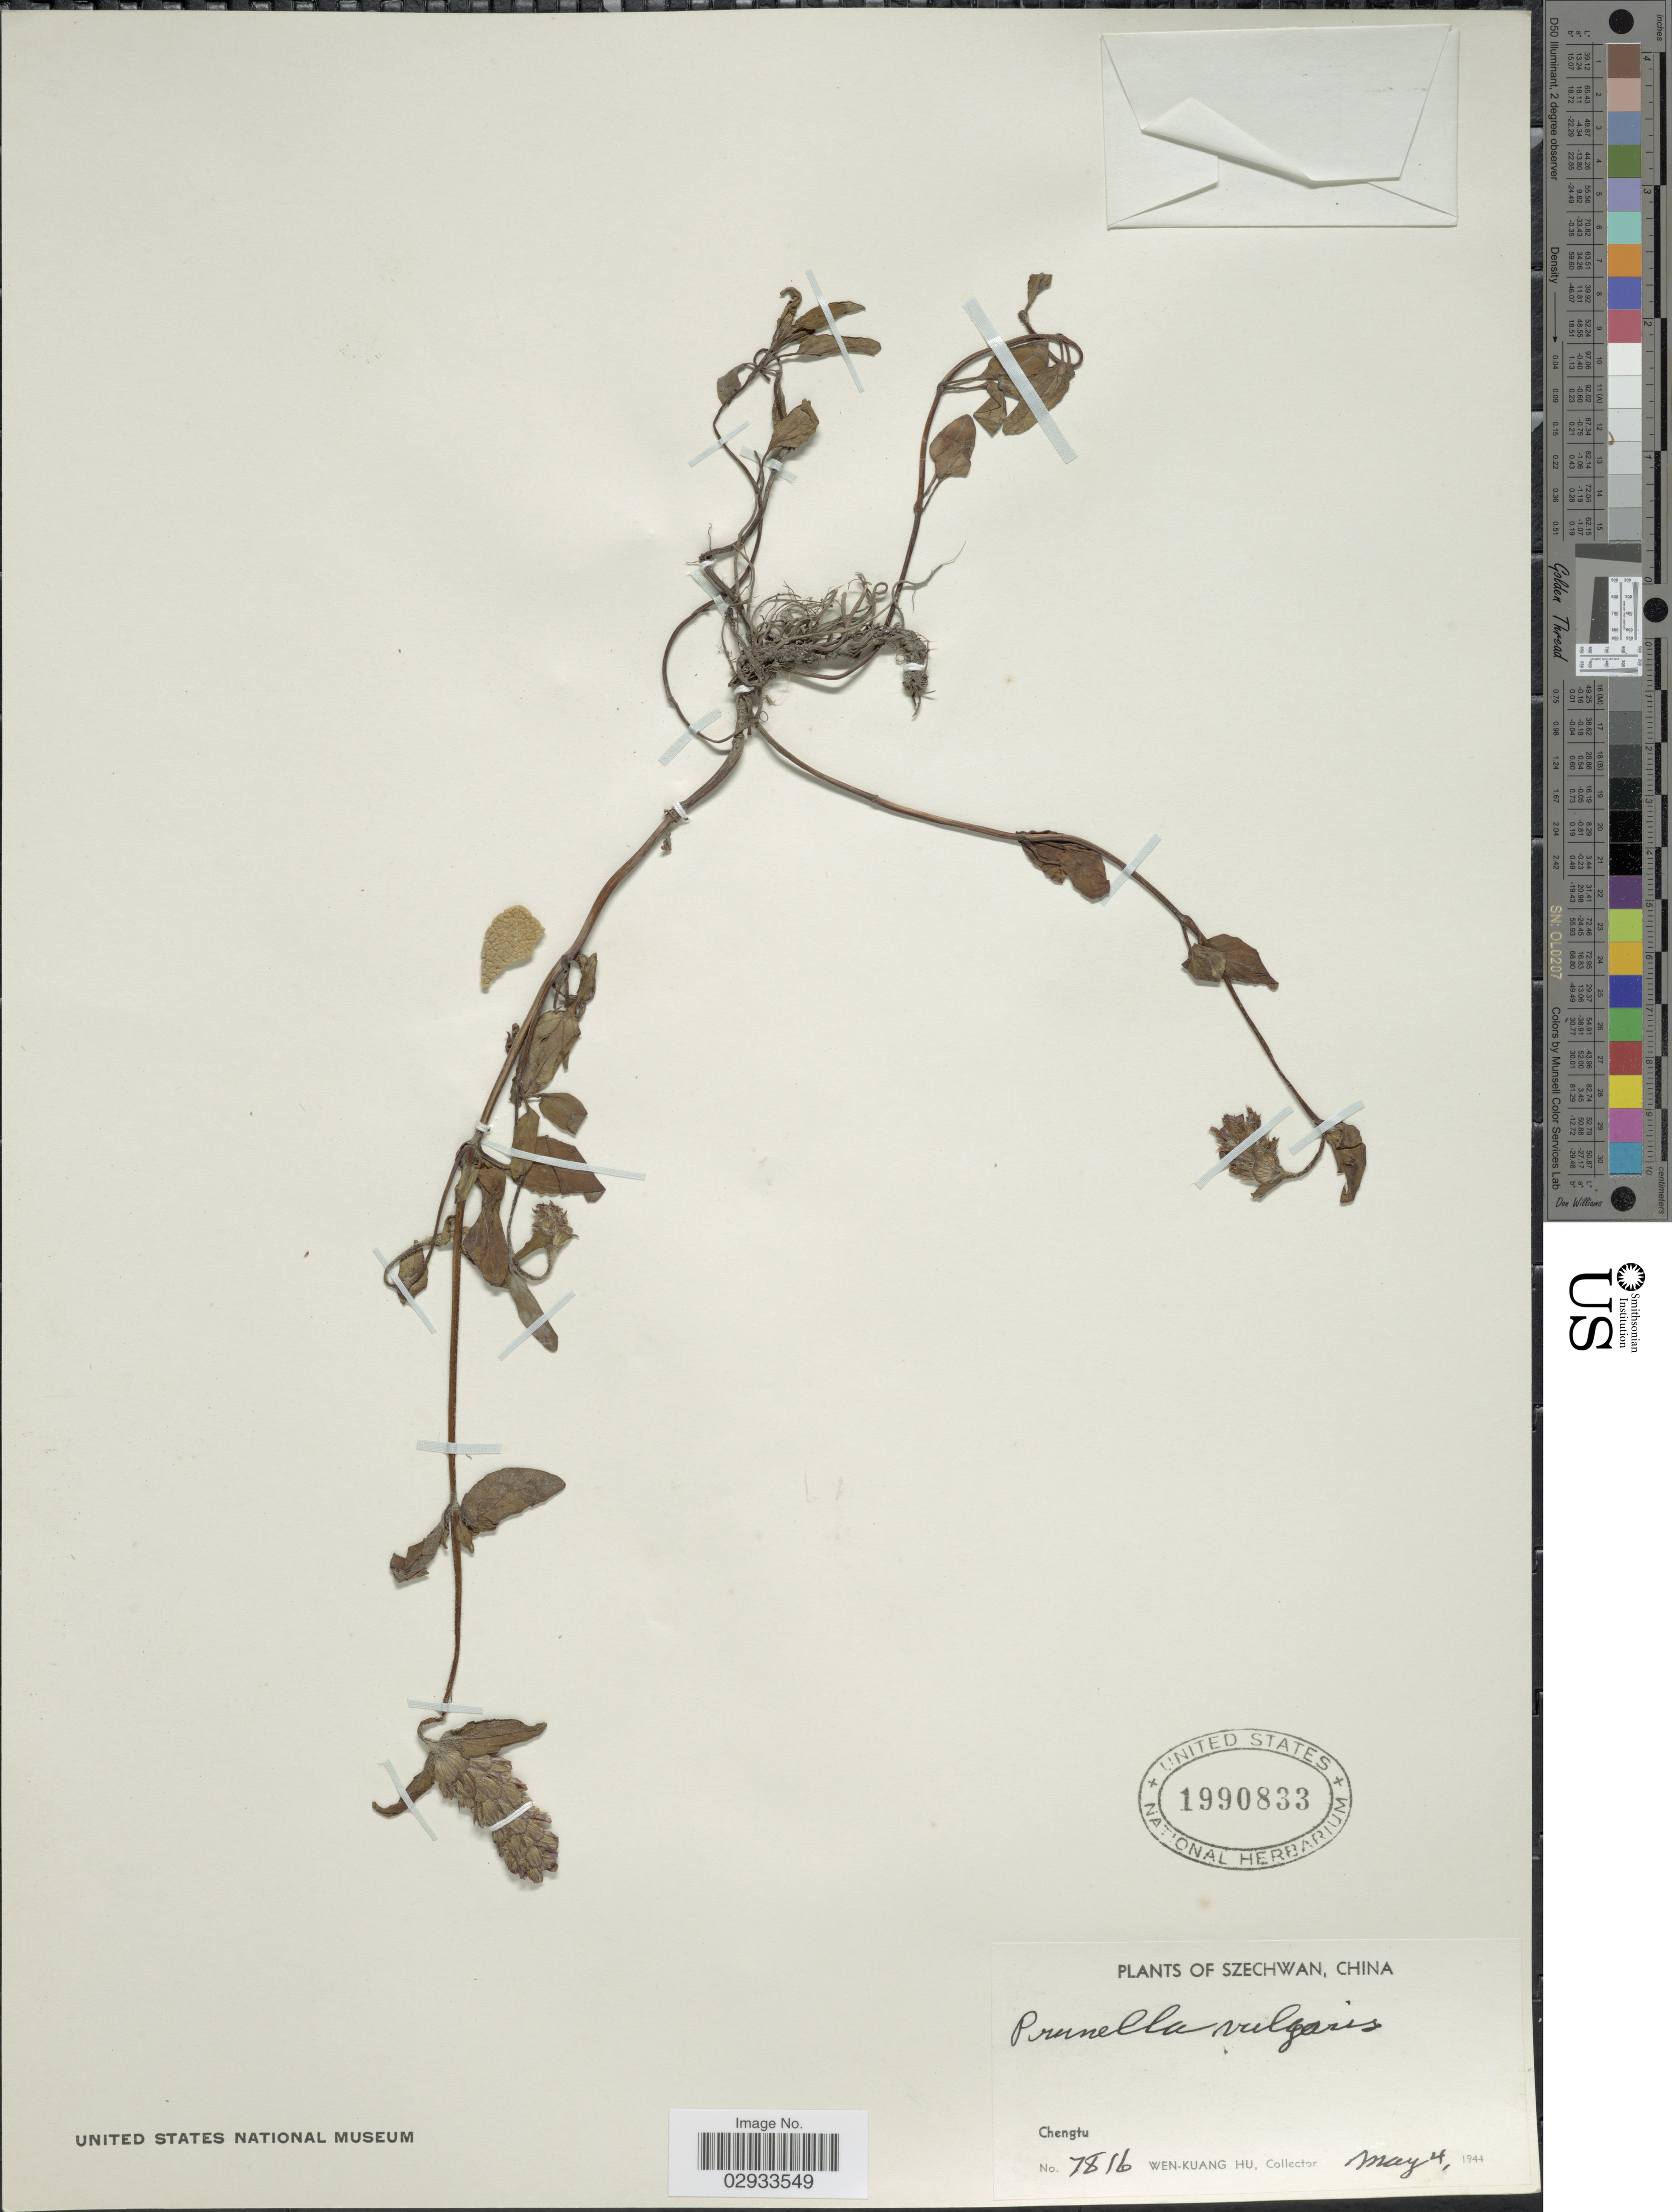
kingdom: Plantae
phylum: Tracheophyta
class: Magnoliopsida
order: Lamiales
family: Lamiaceae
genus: Prunella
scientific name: Prunella vulgaris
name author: L.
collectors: W. K. Hu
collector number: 7816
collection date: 1944-05-04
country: China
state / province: Sichuan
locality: Szechwan, China, Chengtu.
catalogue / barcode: US 1990833